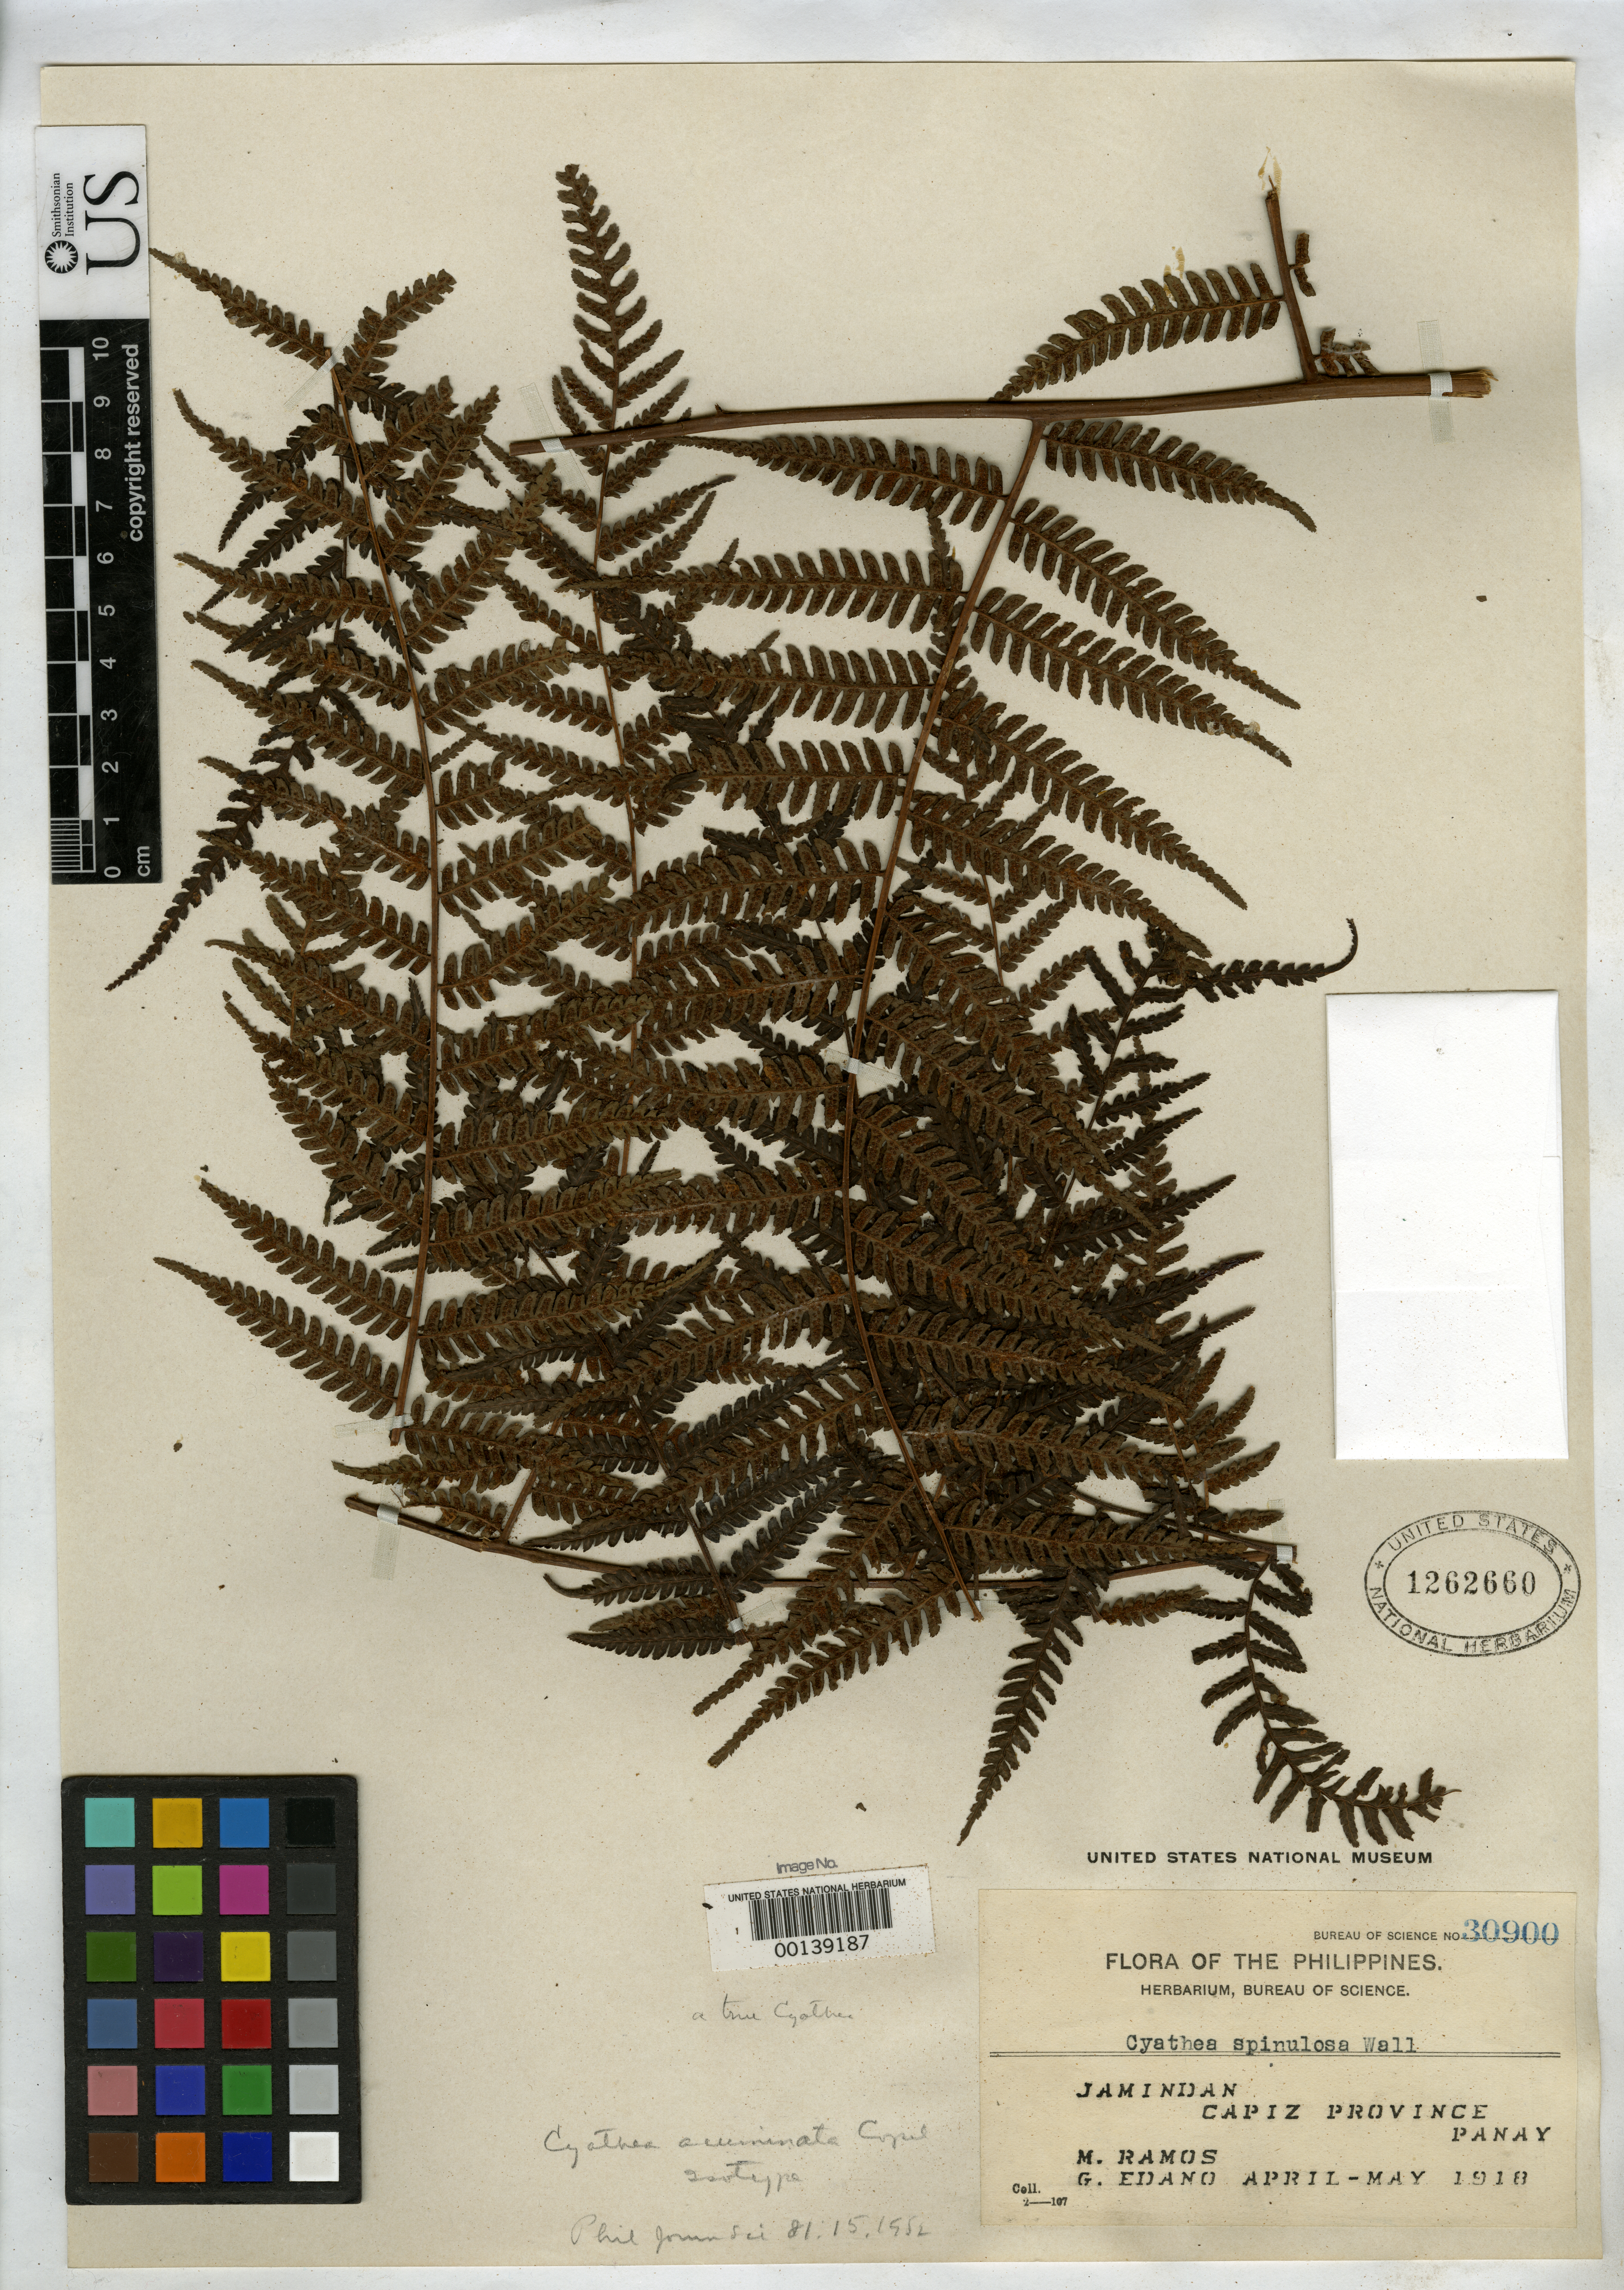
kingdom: Plantae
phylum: Tracheophyta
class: Polypodiopsida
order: Cyatheales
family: Cyatheaceae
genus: Cyathea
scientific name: Cyathea acuminata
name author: Copel.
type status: Isotype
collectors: M. Ramos & G. E. Edaño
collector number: Bur. Sci. 30900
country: Philippines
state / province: Western Visayas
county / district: Capiz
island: Panay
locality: Jamindan.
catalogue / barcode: US 1262660